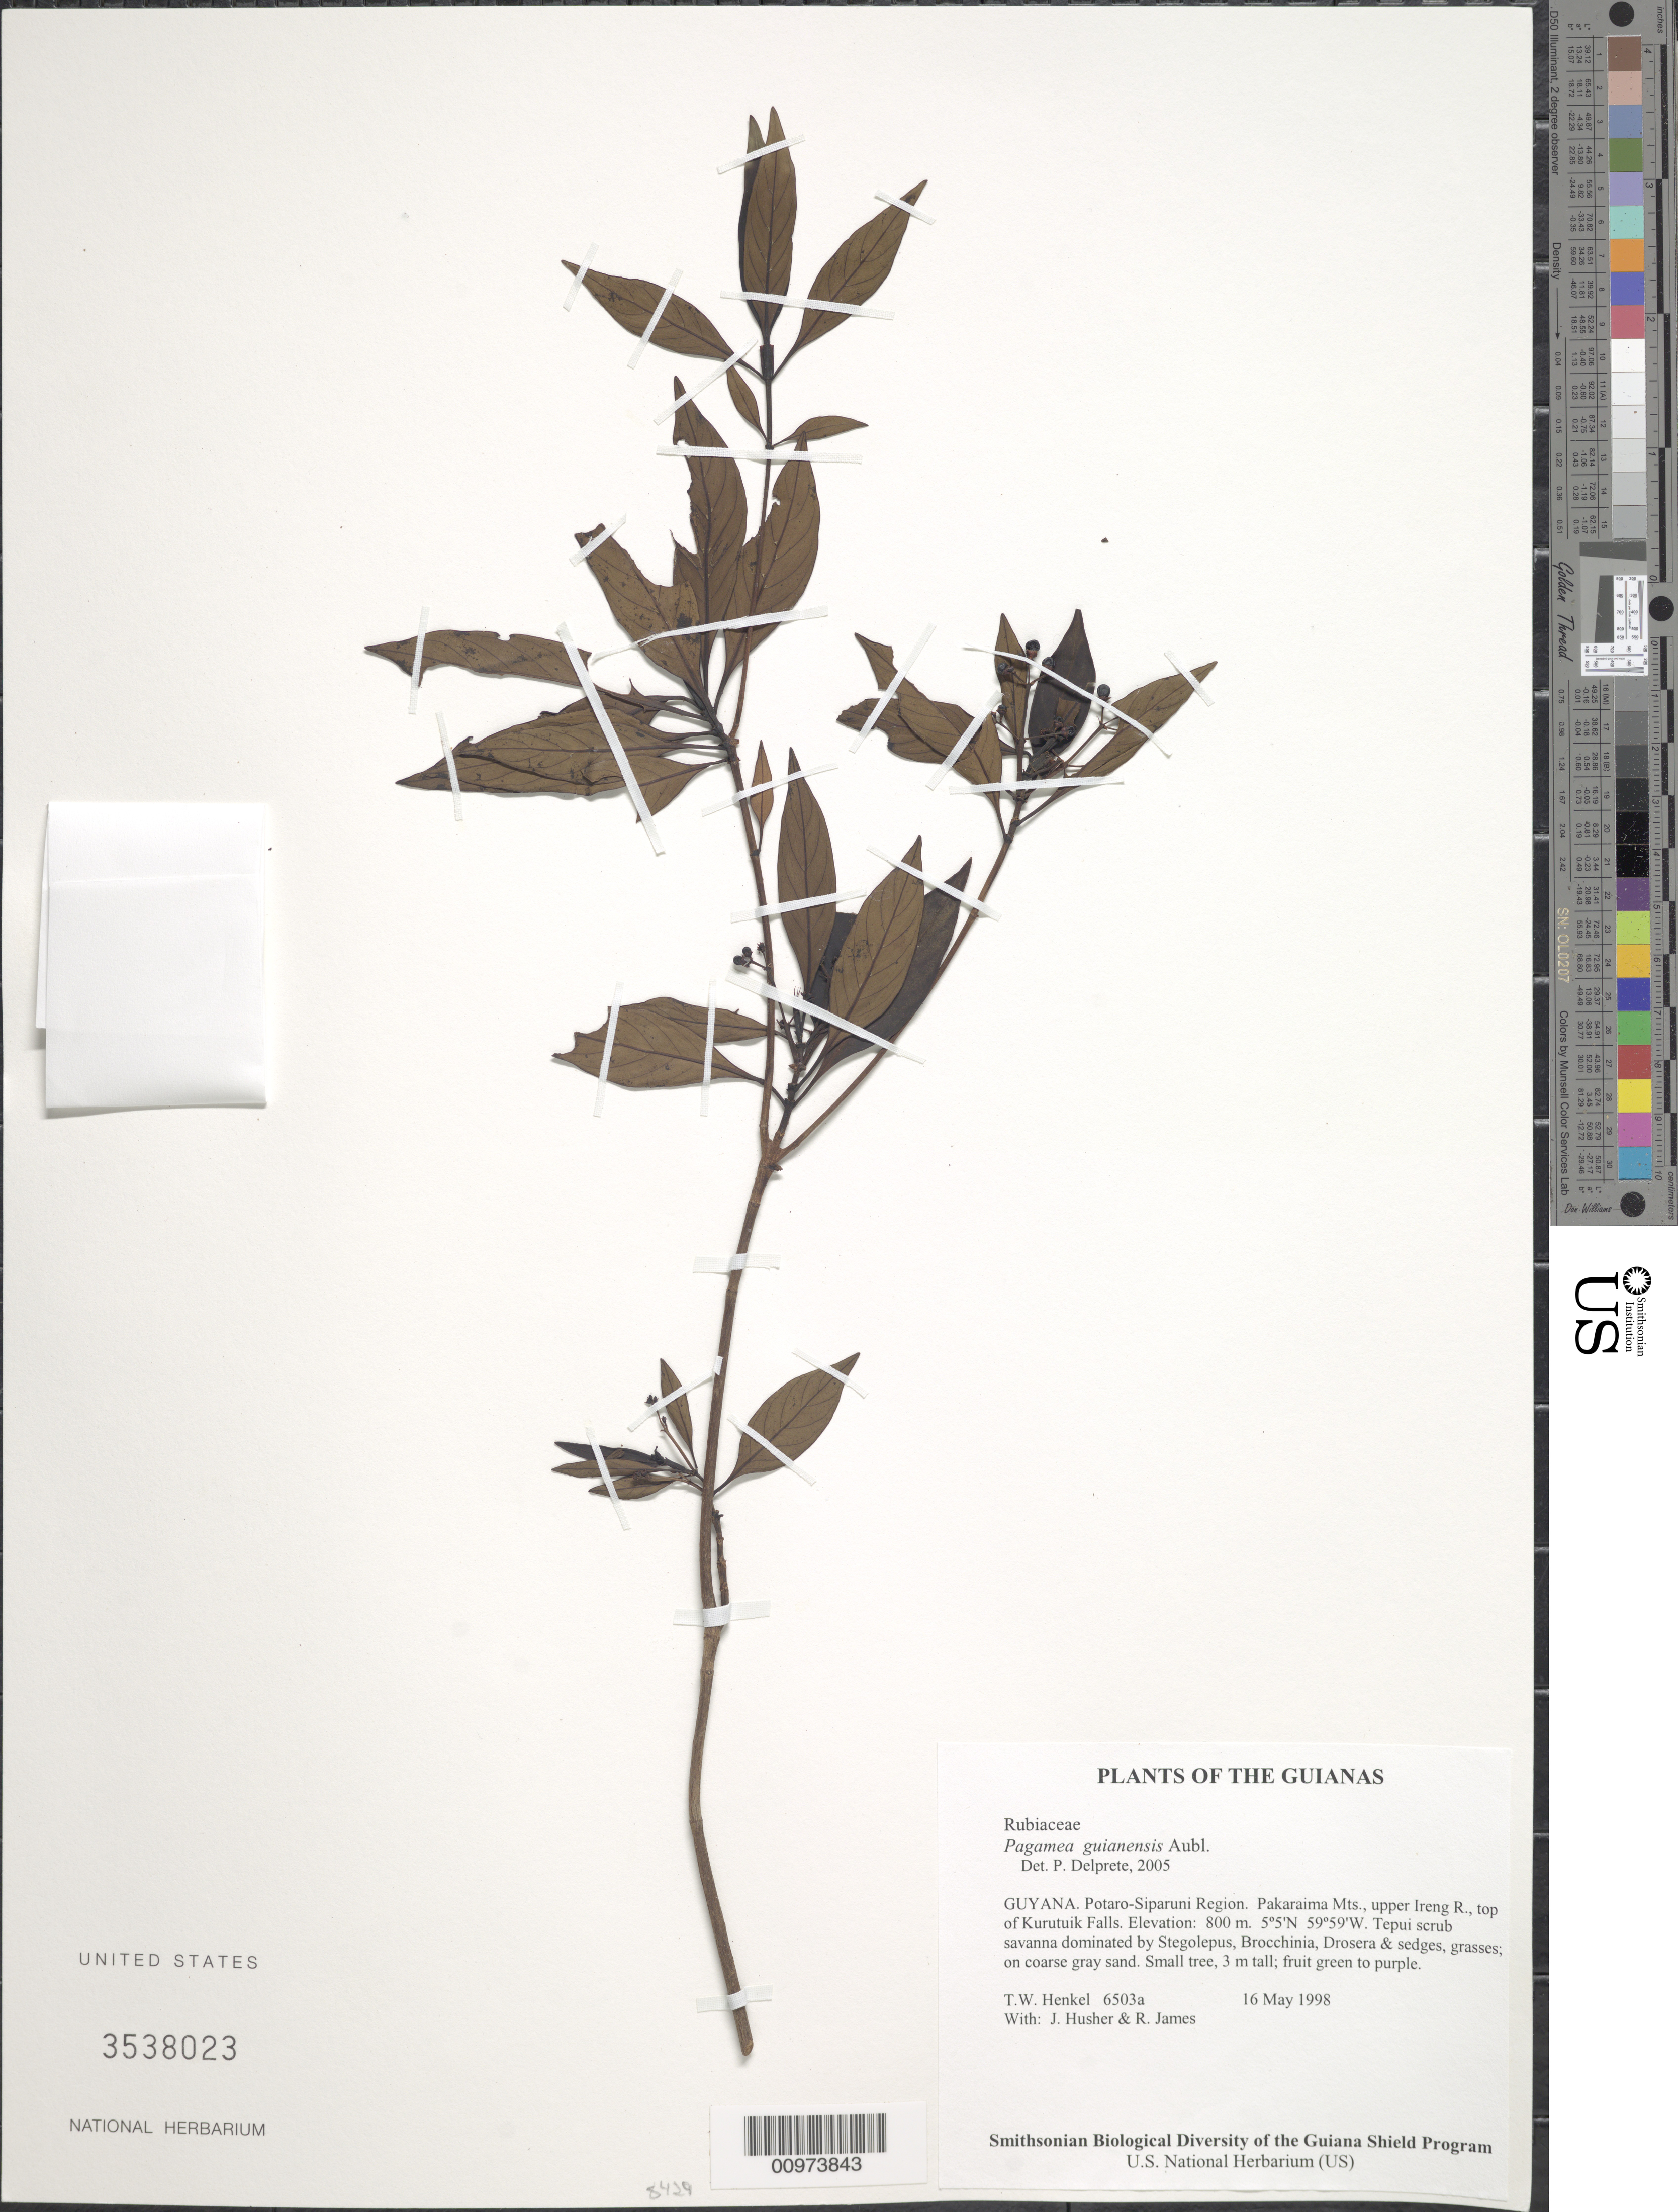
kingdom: Plantae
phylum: Tracheophyta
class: Magnoliopsida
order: Gentianales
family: Rubiaceae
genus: Pagamea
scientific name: Pagamea guianensis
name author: Aubl.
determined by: Delprete, P. G., Herb. de Guyane Cay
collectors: T. Henkel, J. Husher & R. James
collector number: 6503 a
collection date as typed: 16 May 1998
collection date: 1998-05-16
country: Guyana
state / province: Potaro-Siparuni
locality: Pakaraima Mts., upper Ireng R., top of Kurutuik Falls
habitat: Tepui scrub savanna dominated by Stegolepus, Brocchinia, Drosera & sedges, grasses; on coarse gray sand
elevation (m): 800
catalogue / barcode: US 3538023